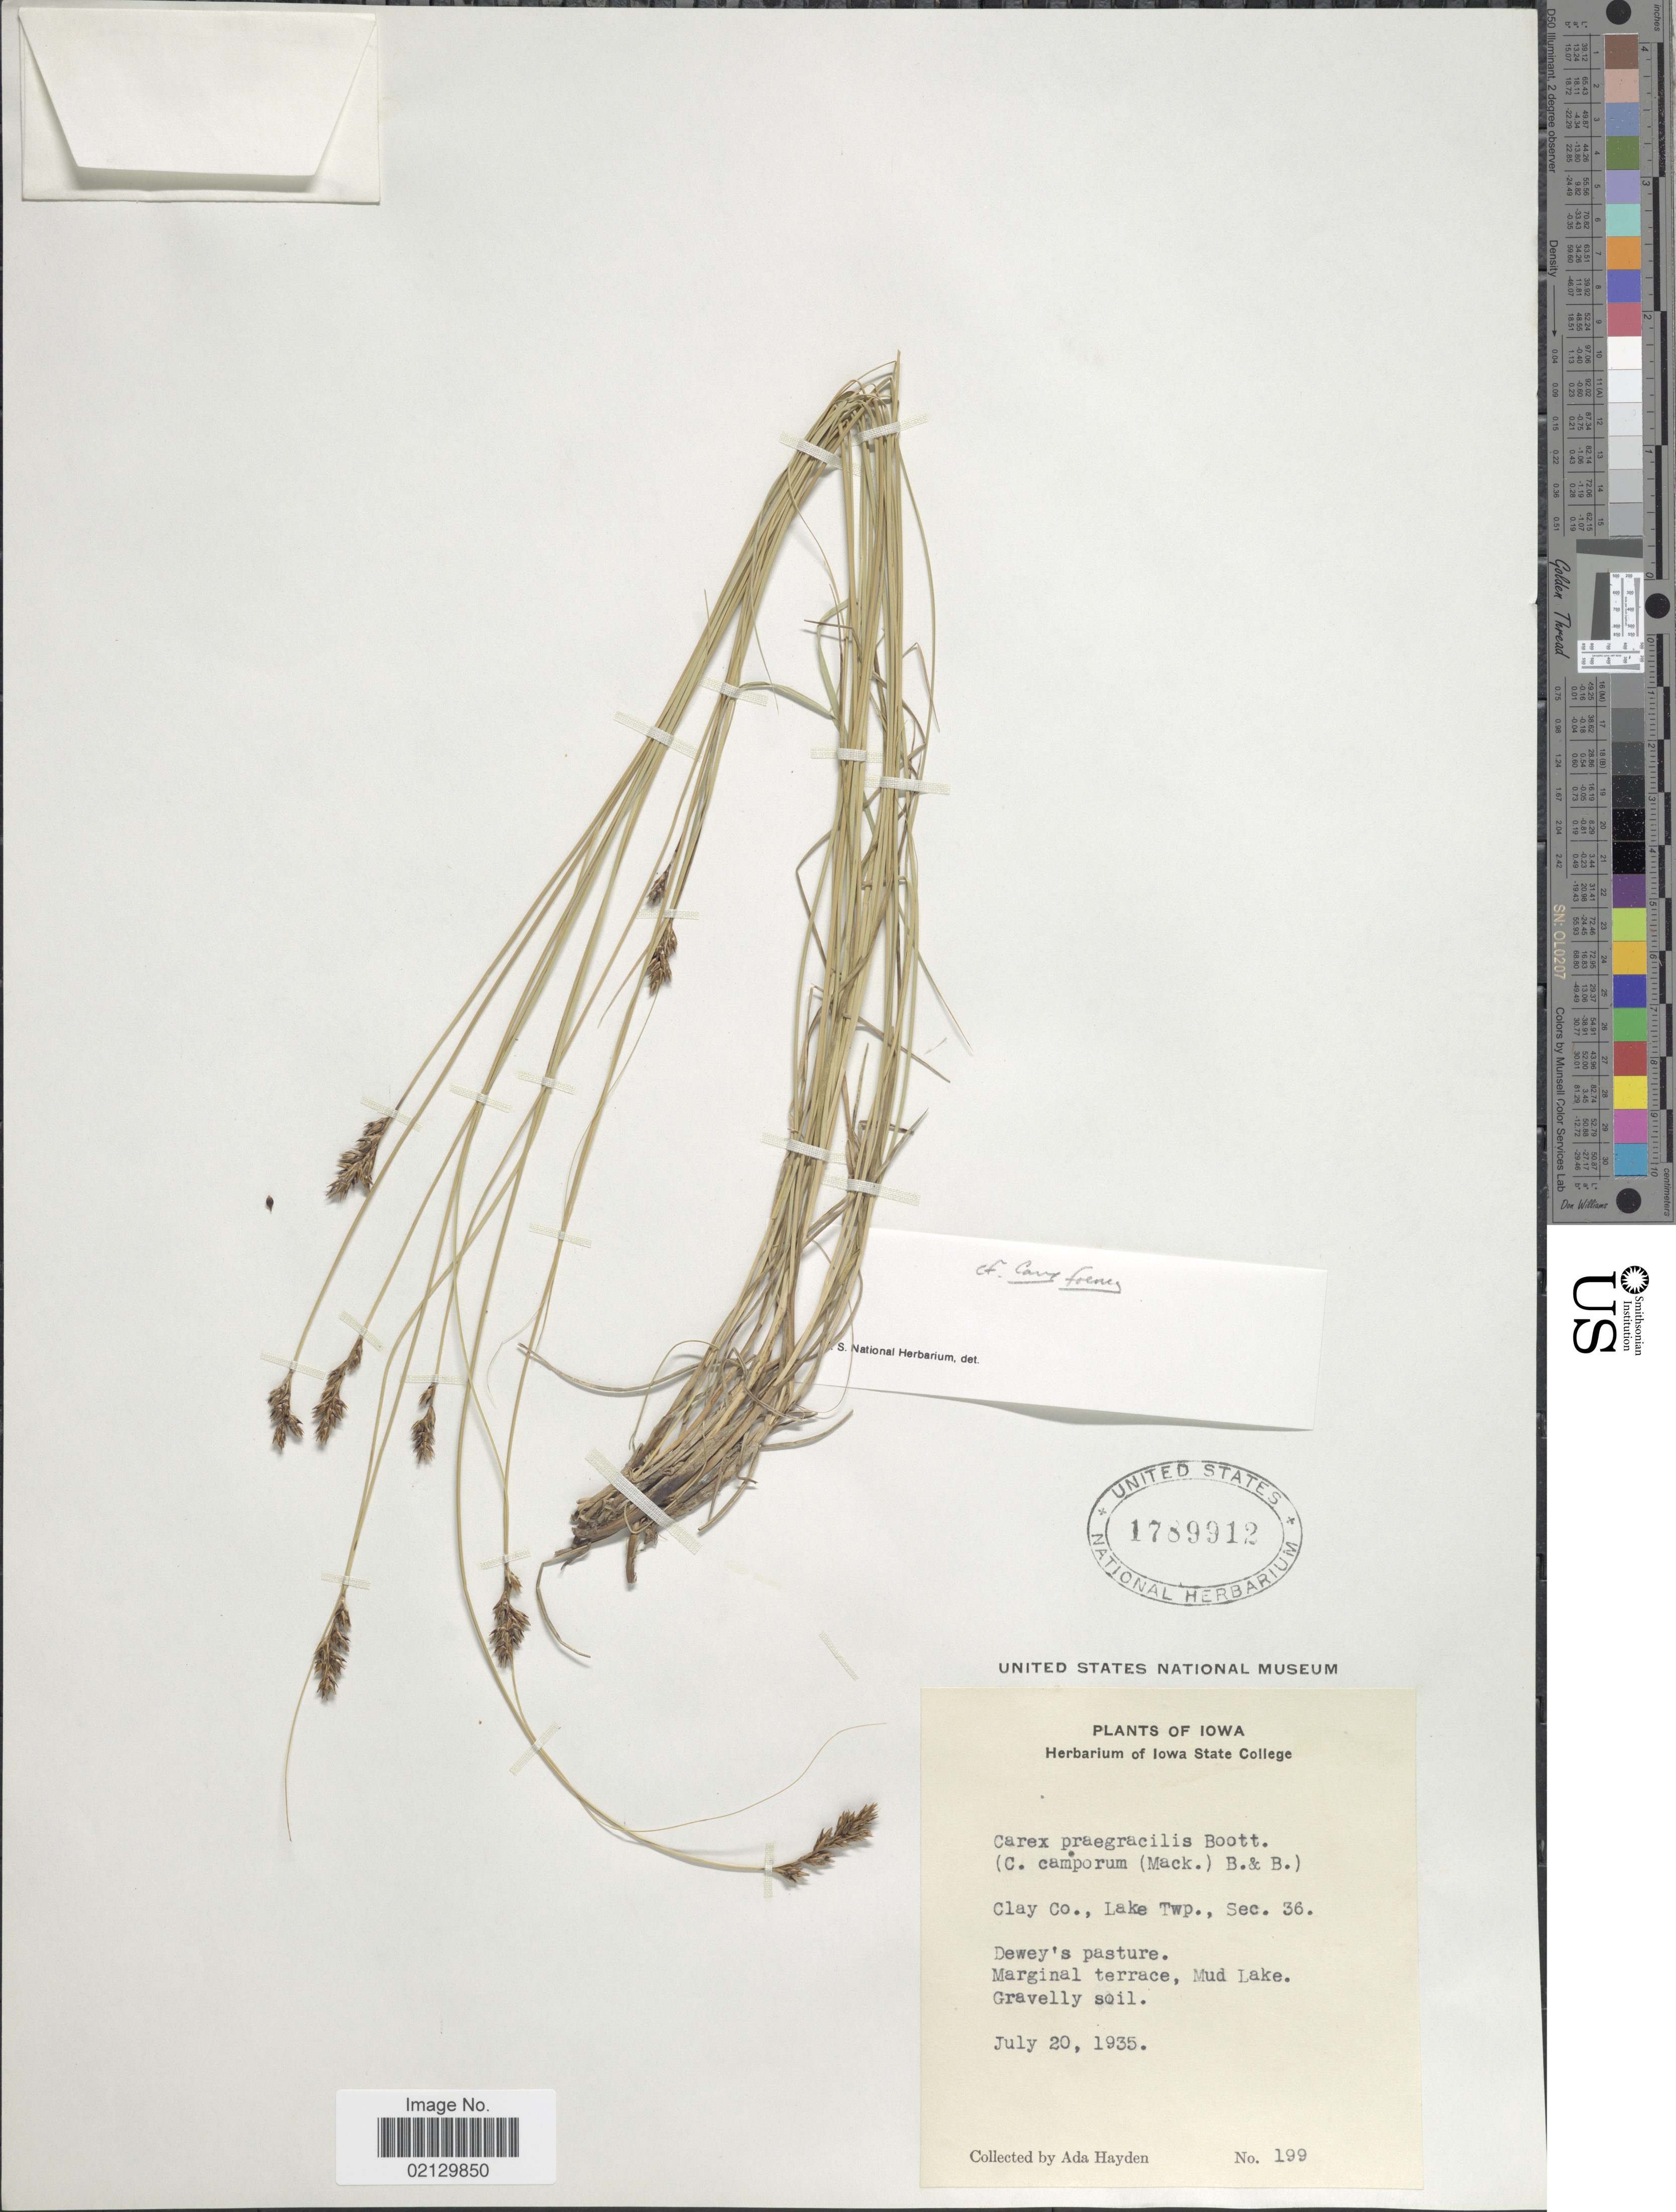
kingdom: Plantae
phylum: Tracheophyta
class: Liliopsida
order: Poales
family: Cyperaceae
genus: Carex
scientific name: Carex praegracilis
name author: W. Boott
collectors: Ada Hayden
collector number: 299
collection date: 1935-07-20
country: United States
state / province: Iowa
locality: Dewey's pasture, Marginal terrace, Mud Lake, Gravelly soil. Clay Co., Lake Twp., Sec. 36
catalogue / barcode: US 1789912